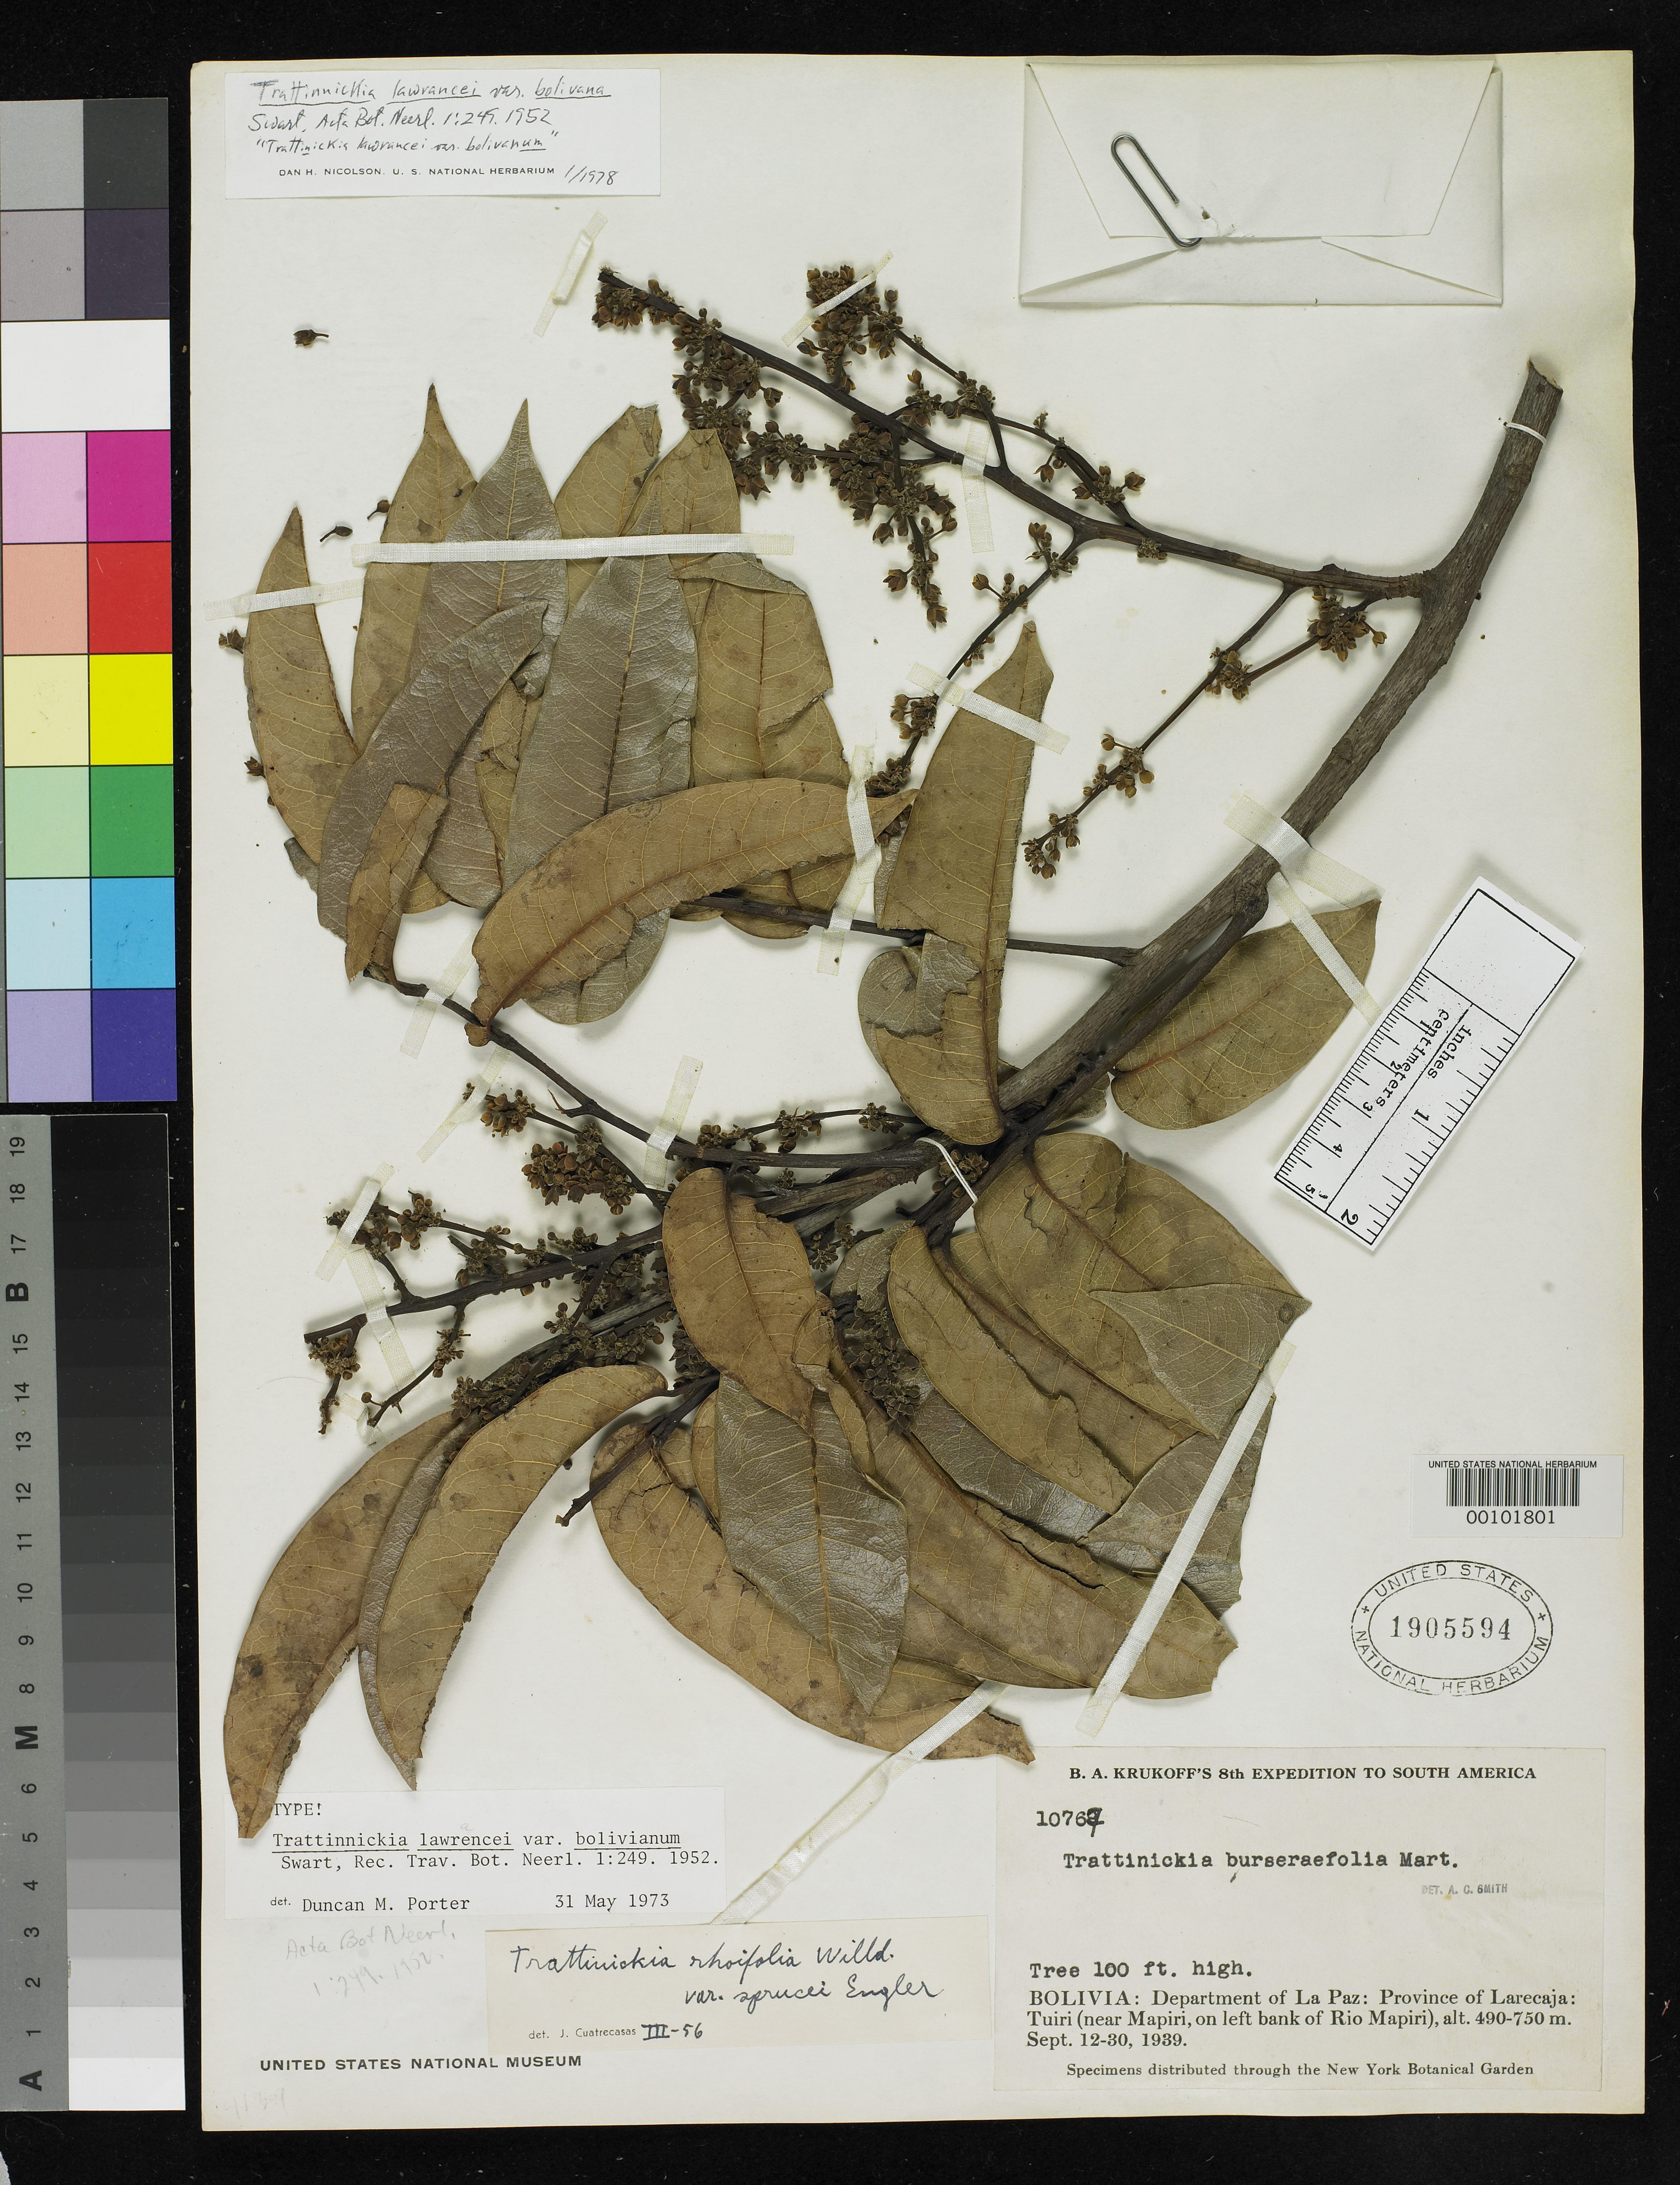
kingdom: Plantae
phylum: Tracheophyta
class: Magnoliopsida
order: Sapindales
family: Burseraceae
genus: Trattinnickia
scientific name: Trattinnickia lawrancei var. boliviana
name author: Swart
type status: Isotype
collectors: B. A. Krukoff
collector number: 10767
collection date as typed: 12 Sep 1939 to 30 Sep 1939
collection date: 1939-09-12/1939-09-30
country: Bolivia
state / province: La Paz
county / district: Larecaja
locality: Tuiri, near Mapiri, left bank of Rio Mapiri.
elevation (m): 490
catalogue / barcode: US 1905594